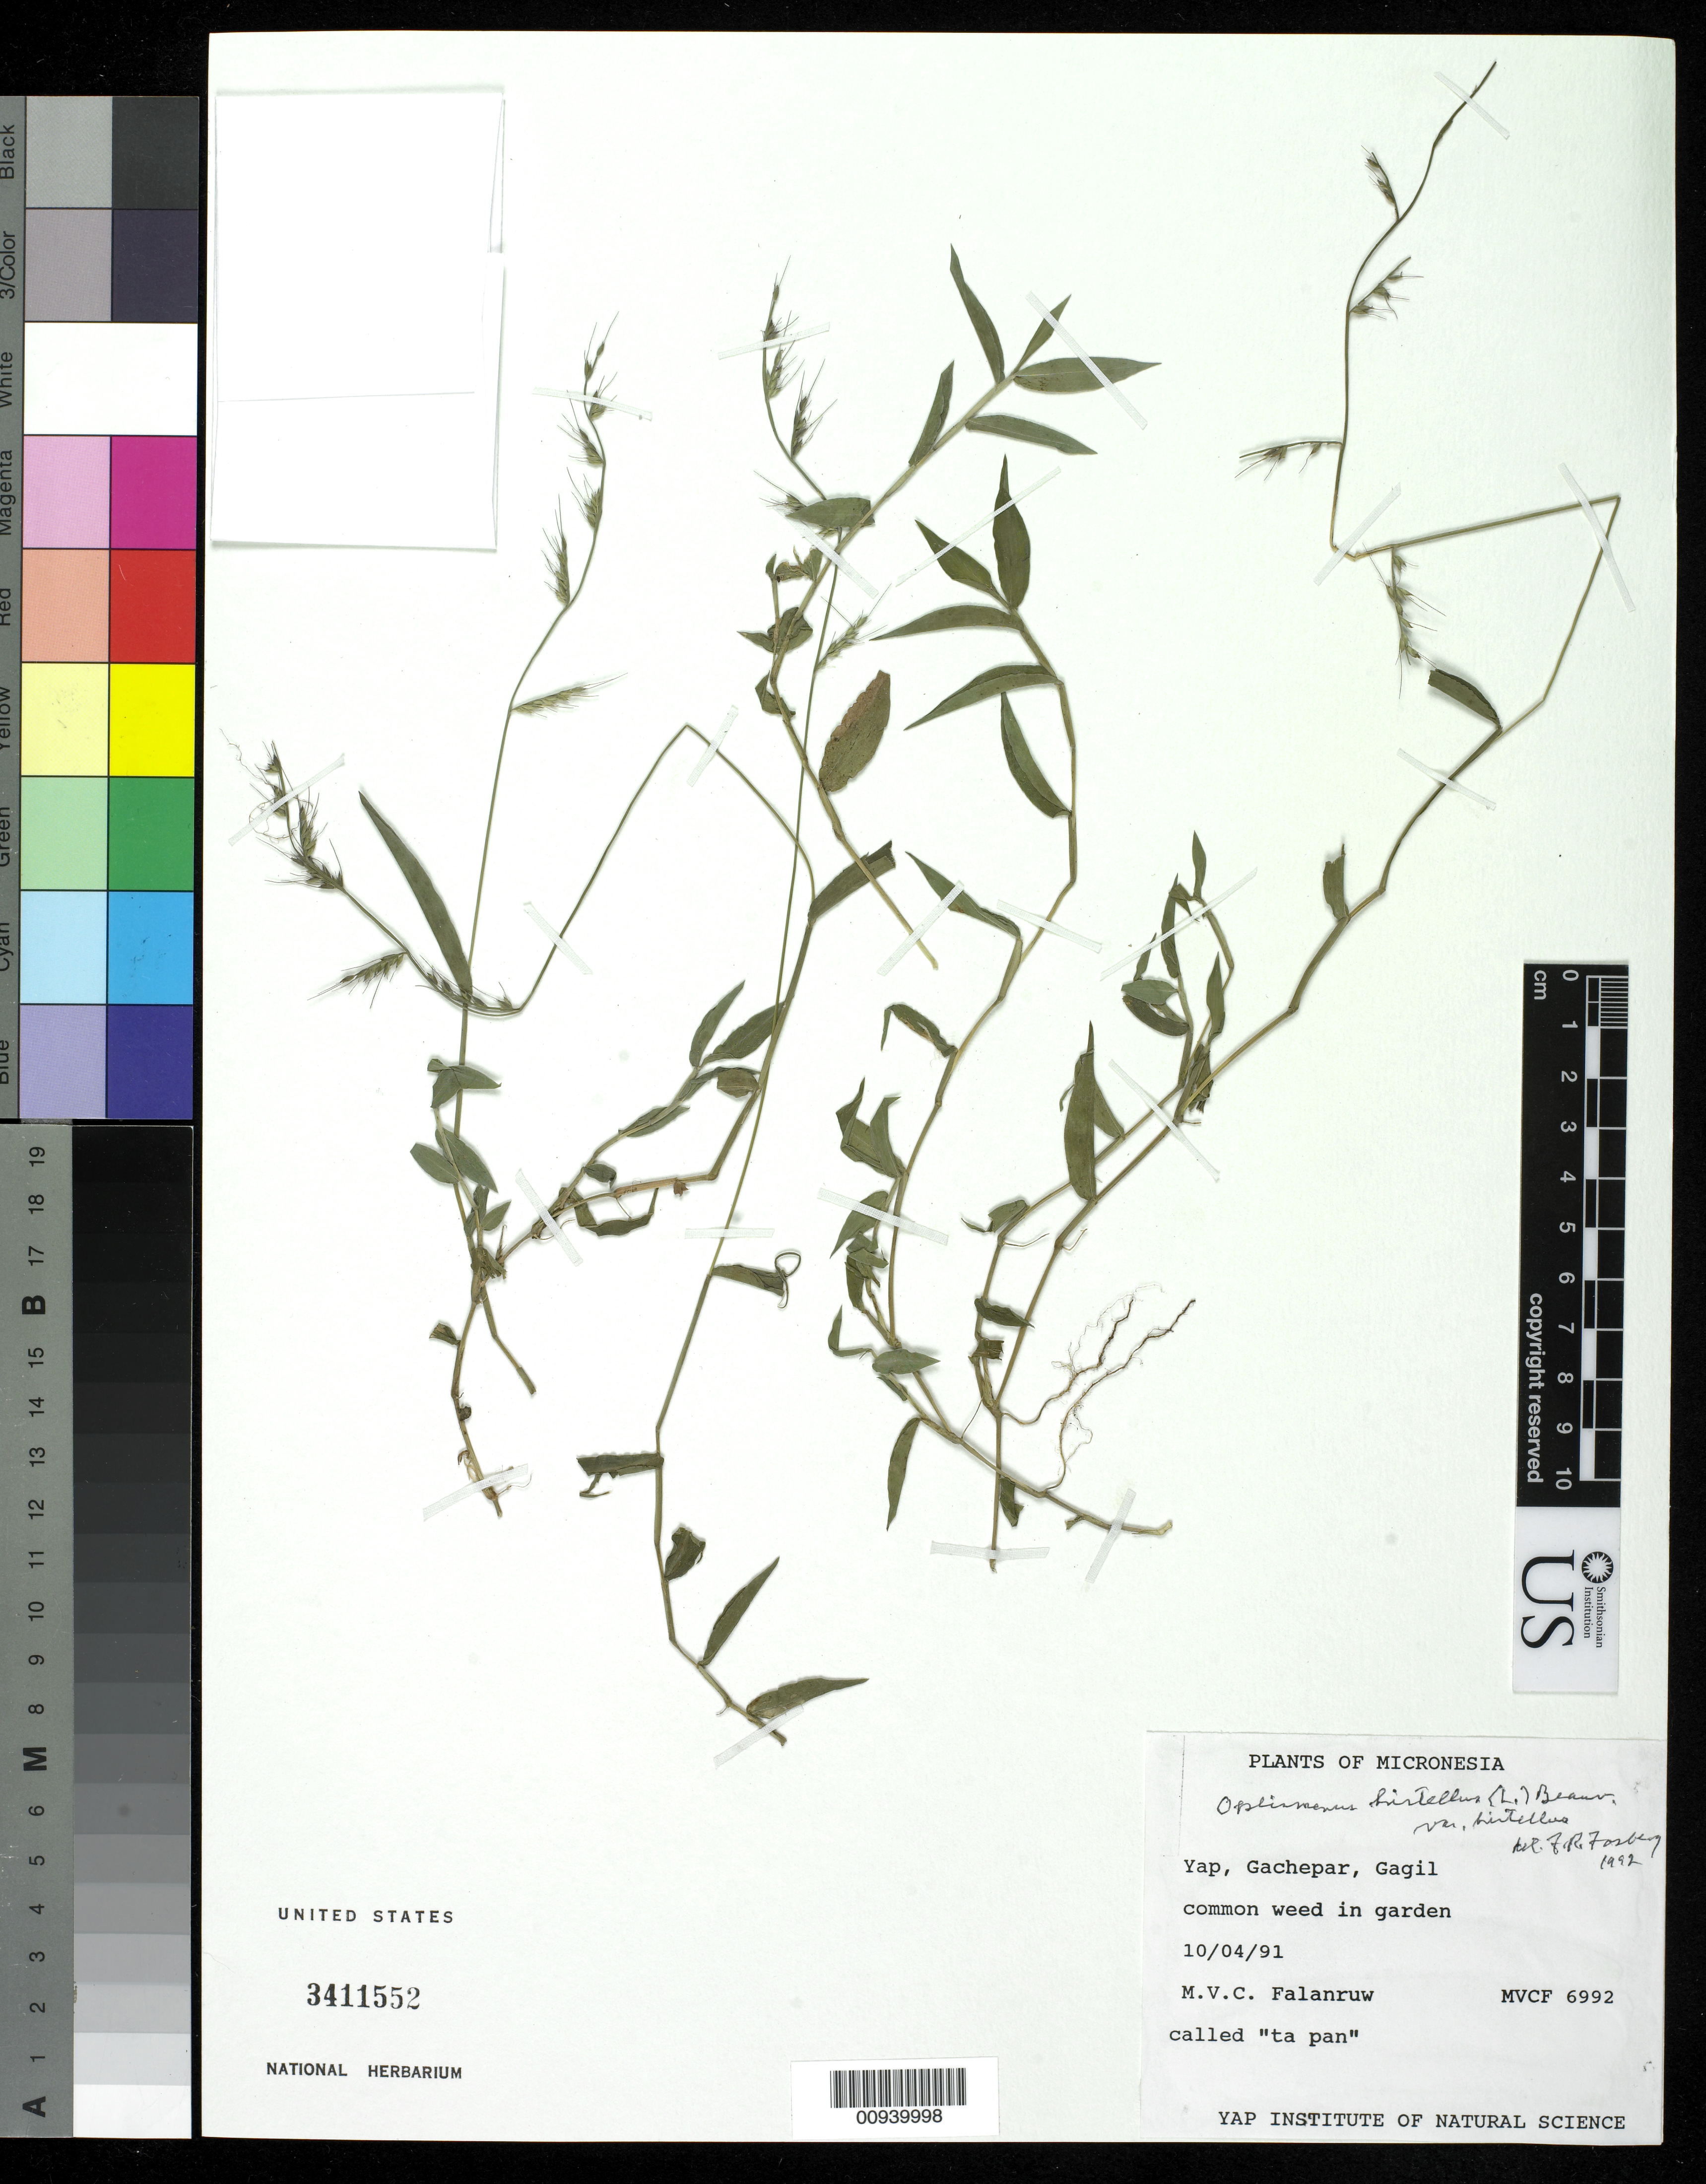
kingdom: Plantae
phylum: Tracheophyta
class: Liliopsida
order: Poales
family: Poaceae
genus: Oplismenus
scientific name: Oplismenus hirtellus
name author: (L.) P. Beauv.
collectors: M. V. Falanruw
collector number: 6992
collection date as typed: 04 Oct 1991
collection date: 1991-10-04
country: Micronesia, Federated States of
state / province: Yap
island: Gagil Tamil [Gagil-Tomil]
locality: Gachepar, Gagil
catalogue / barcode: US 3411552